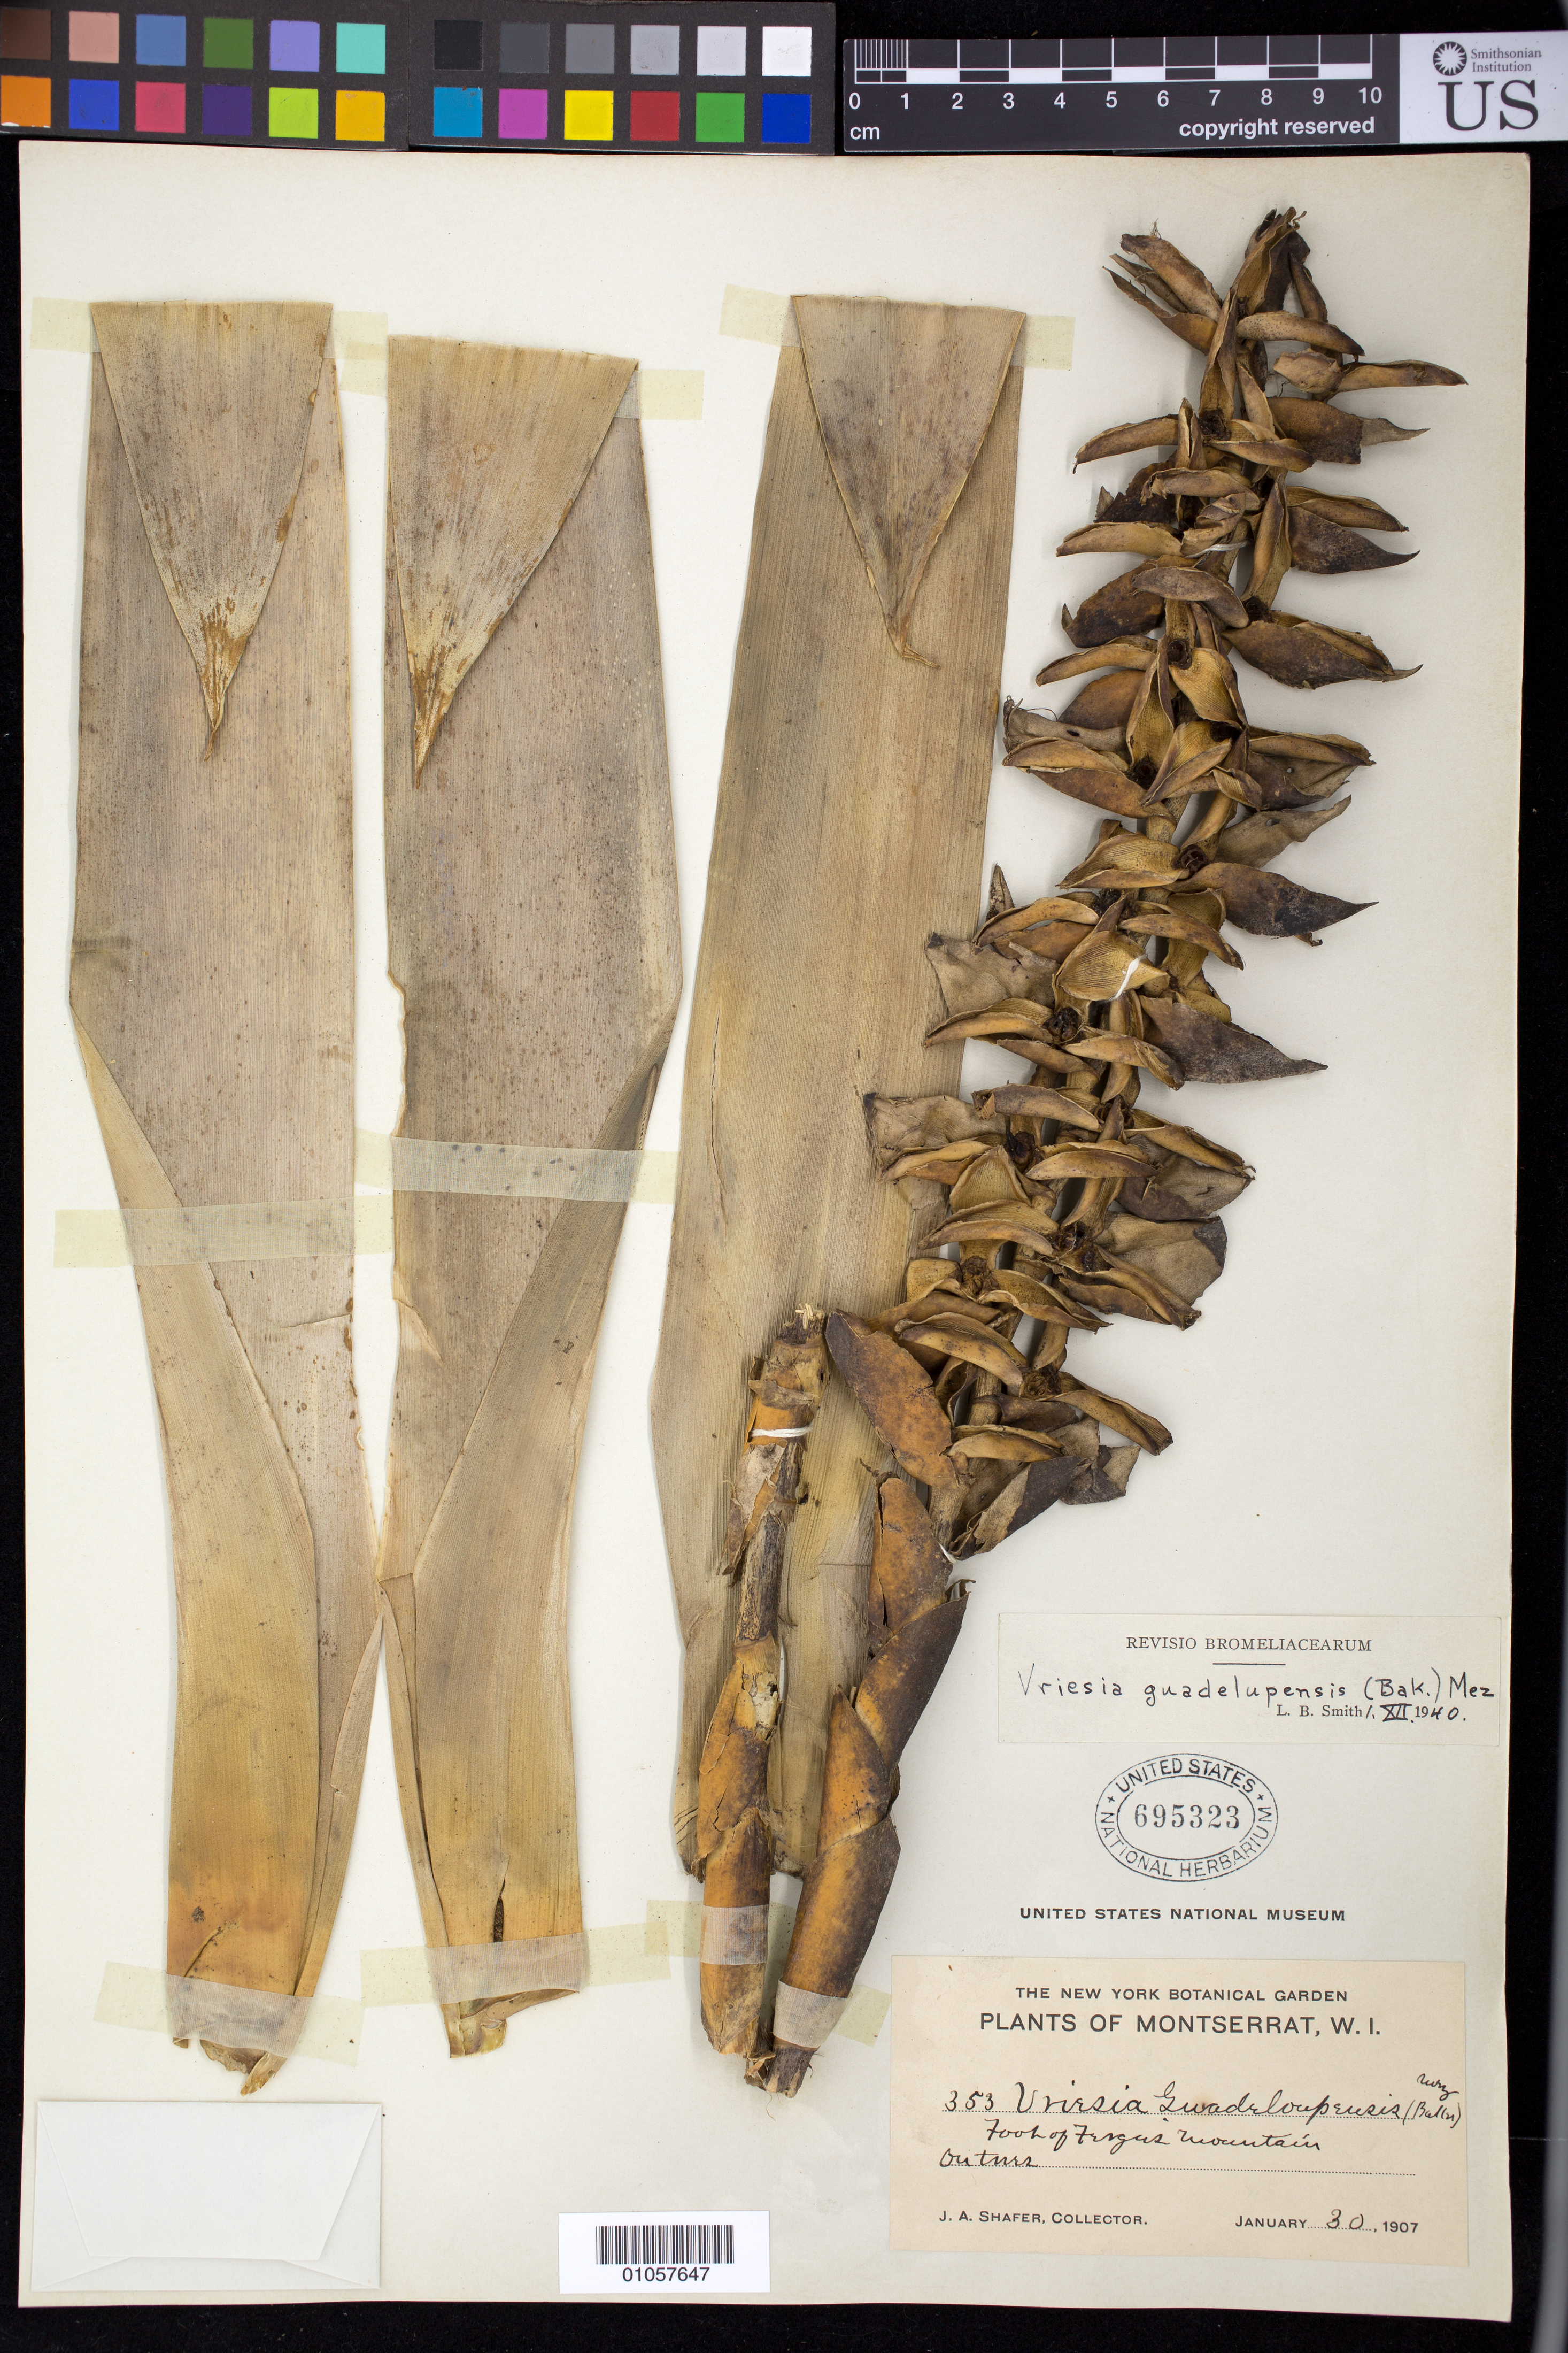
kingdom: Plantae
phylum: Tracheophyta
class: Liliopsida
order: Poales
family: Bromeliaceae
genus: Werauhia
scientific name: Werauhia guadelupensis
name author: (Baker) J.R. Grant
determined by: Kessous, Igor M.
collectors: J. A. Shafer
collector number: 353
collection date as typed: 30 Jan 1907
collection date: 1907-01-30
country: Montserrat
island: Montserrat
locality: Fergus Mountain, at foot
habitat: On trees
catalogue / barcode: US 695323